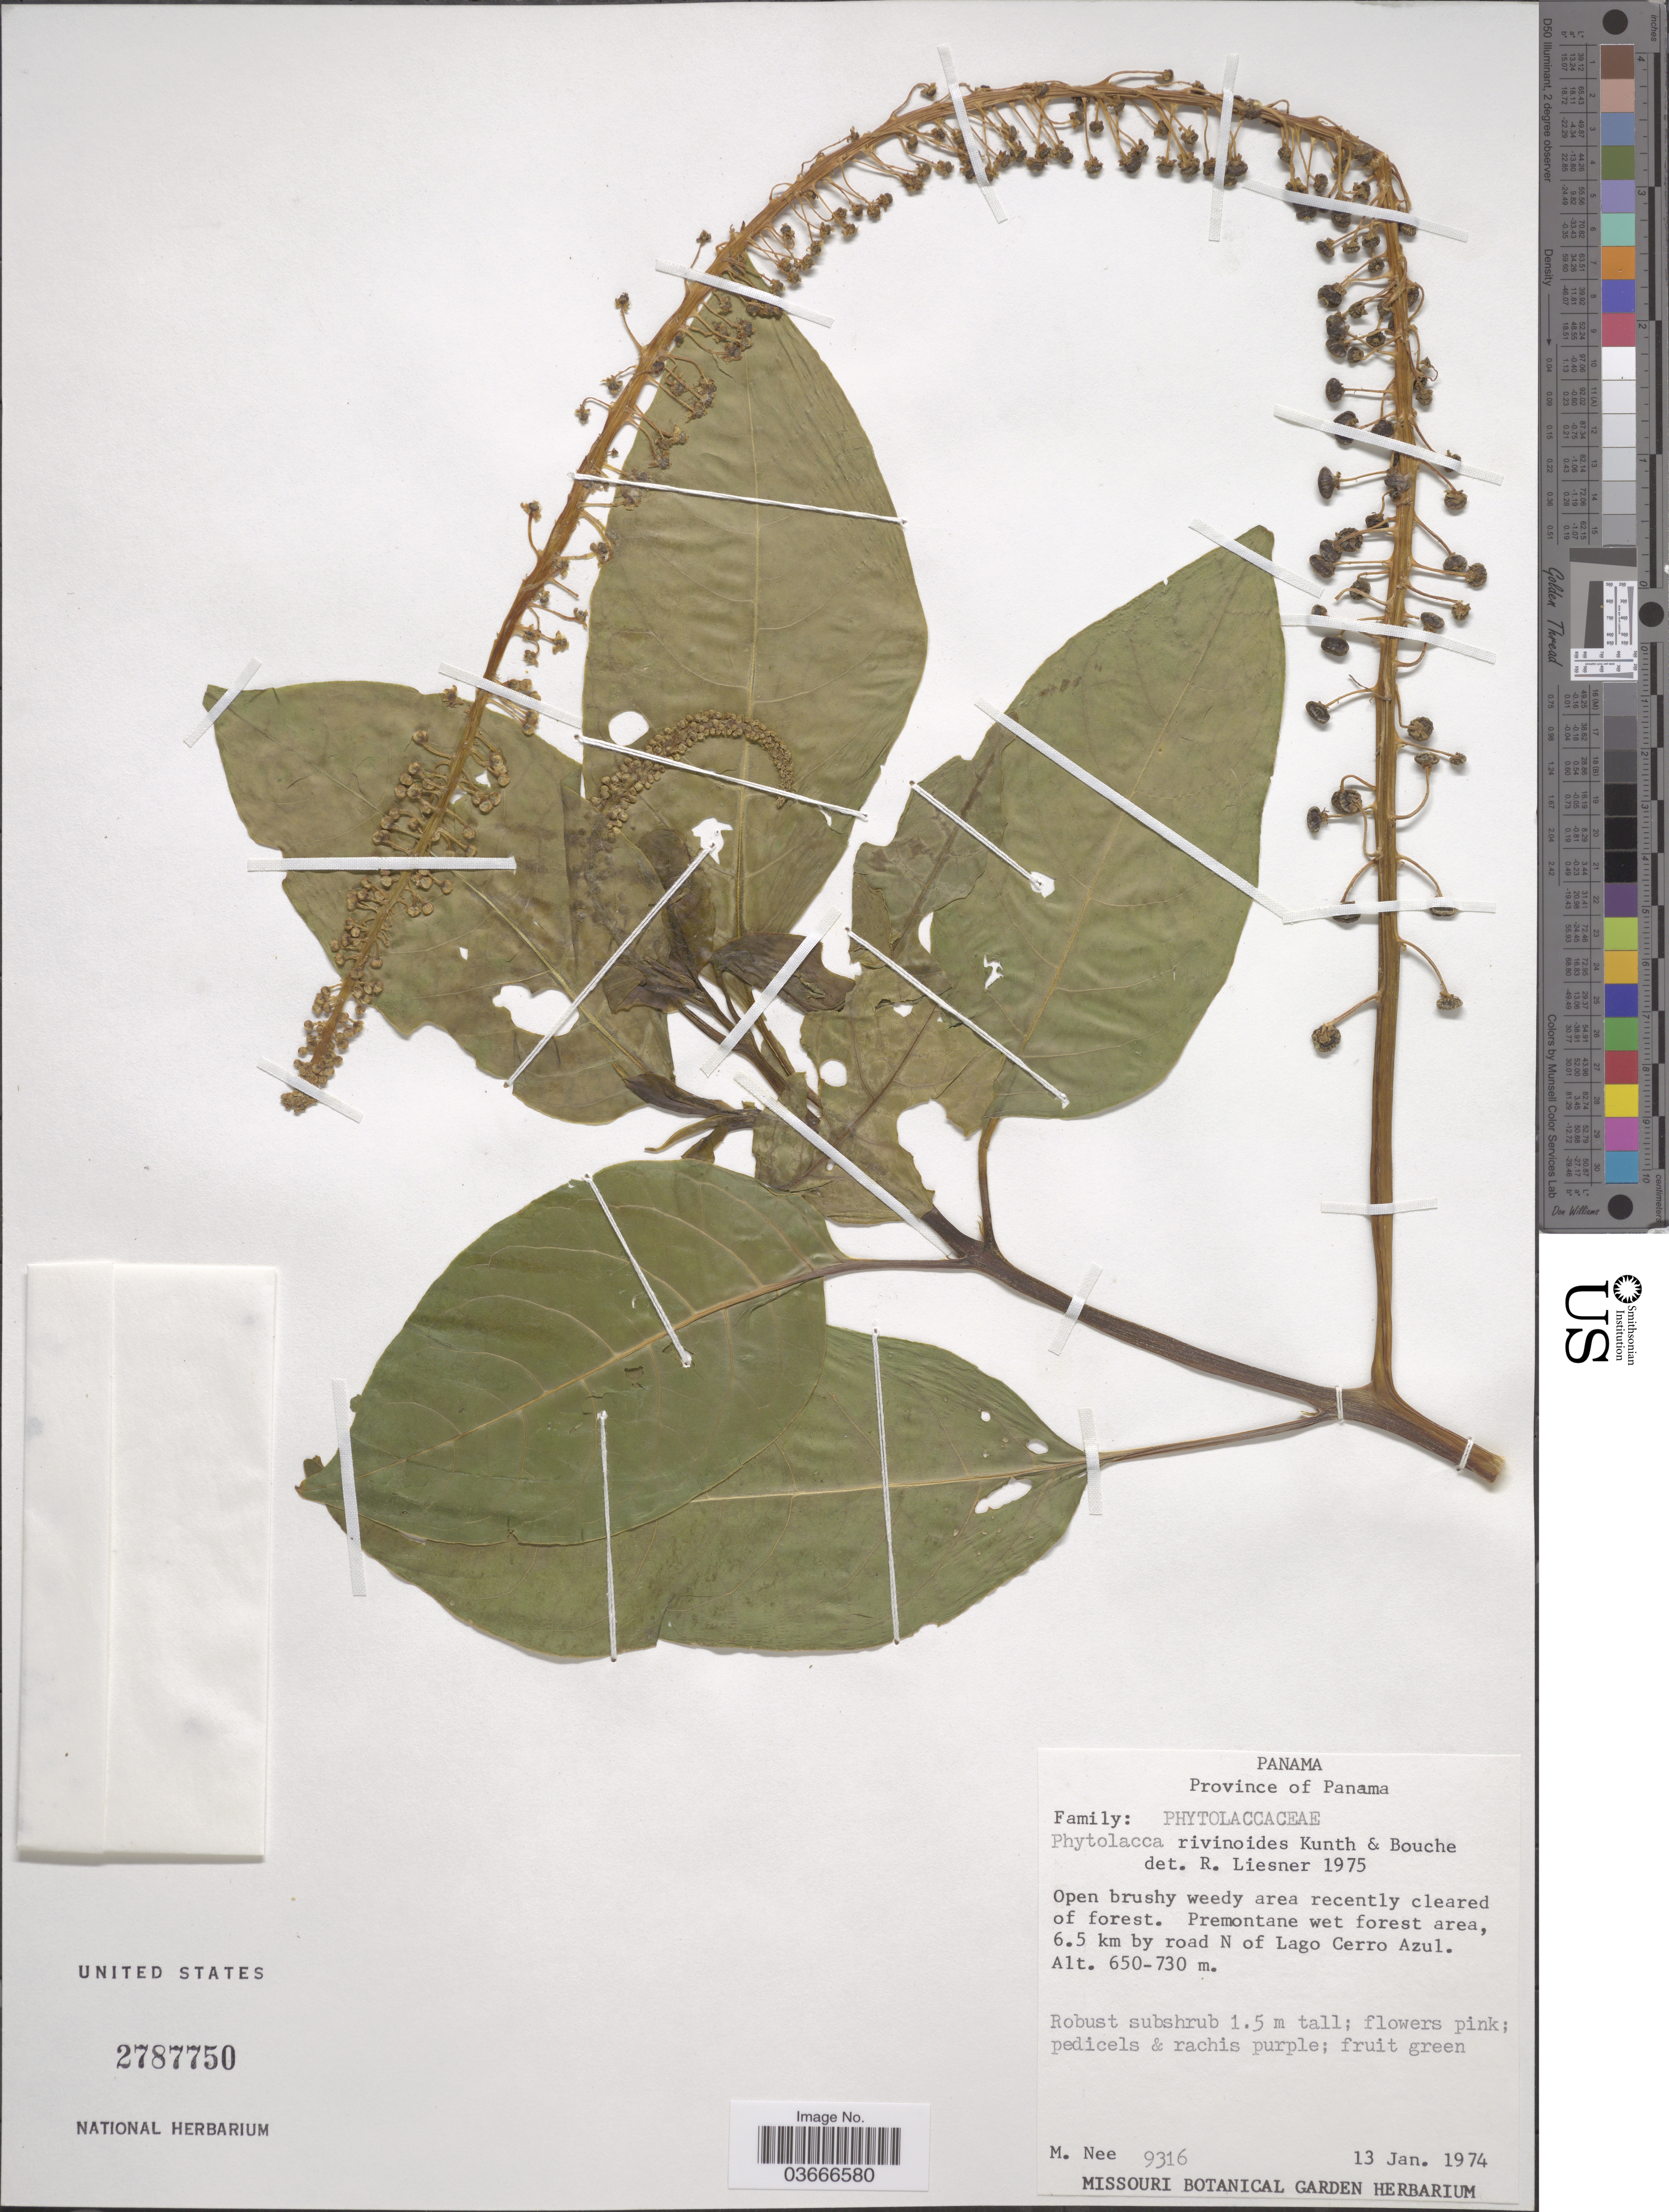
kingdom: Plantae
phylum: Tracheophyta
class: Magnoliopsida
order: Caryophyllales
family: Phytolaccaceae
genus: Phytolacca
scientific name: Phytolacca rivinoides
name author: Kunth & C.D. Bouché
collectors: M. Nee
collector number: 9316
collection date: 1974-01-13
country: Panama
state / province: Panamá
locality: Premontane wet forest area, 6.5 km by road N of Lago Cerro Azul.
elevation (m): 650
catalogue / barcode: US 2787750